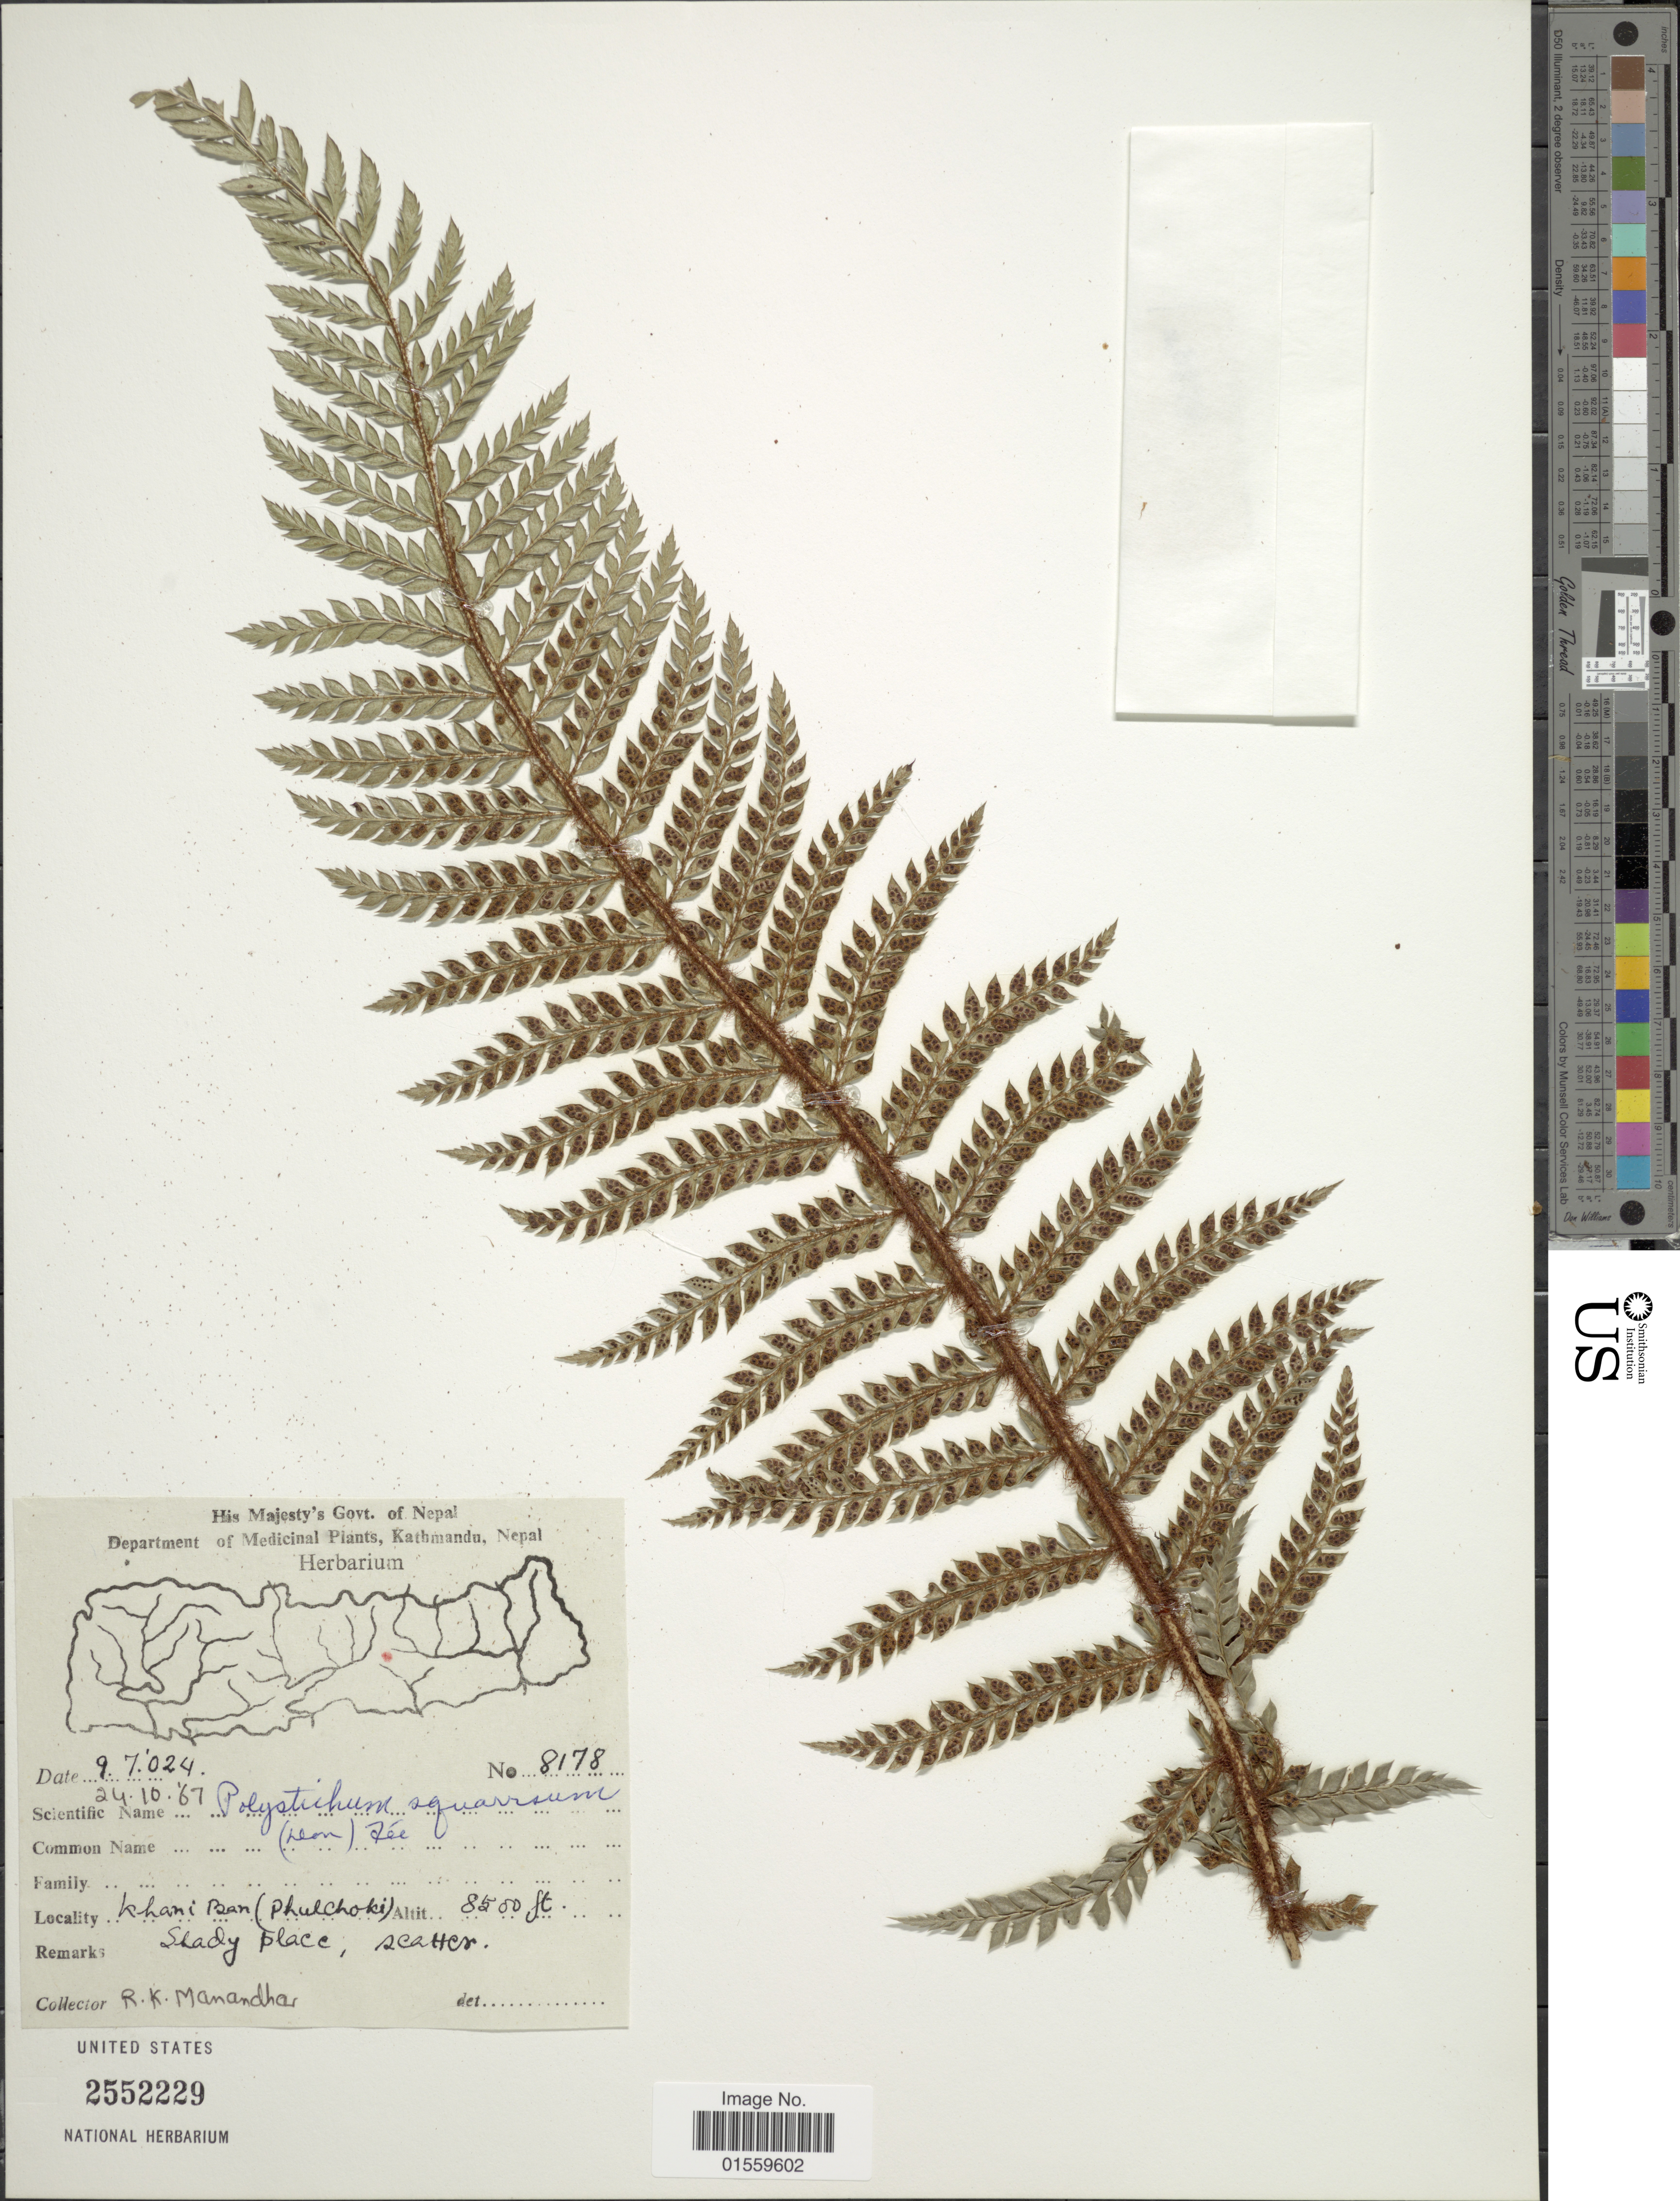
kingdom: Plantae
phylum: Tracheophyta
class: Polypodiopsida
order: Polypodiales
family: Dryopteridaceae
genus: Polystichum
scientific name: Polystichum squarrosum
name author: (D. Don) Fée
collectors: R. Manandhar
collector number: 8178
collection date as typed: Transcribed d/m/y: 24/10/67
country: Nepal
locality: Khani Ban ( Phulchoki)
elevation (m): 2591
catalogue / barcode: US 2552229